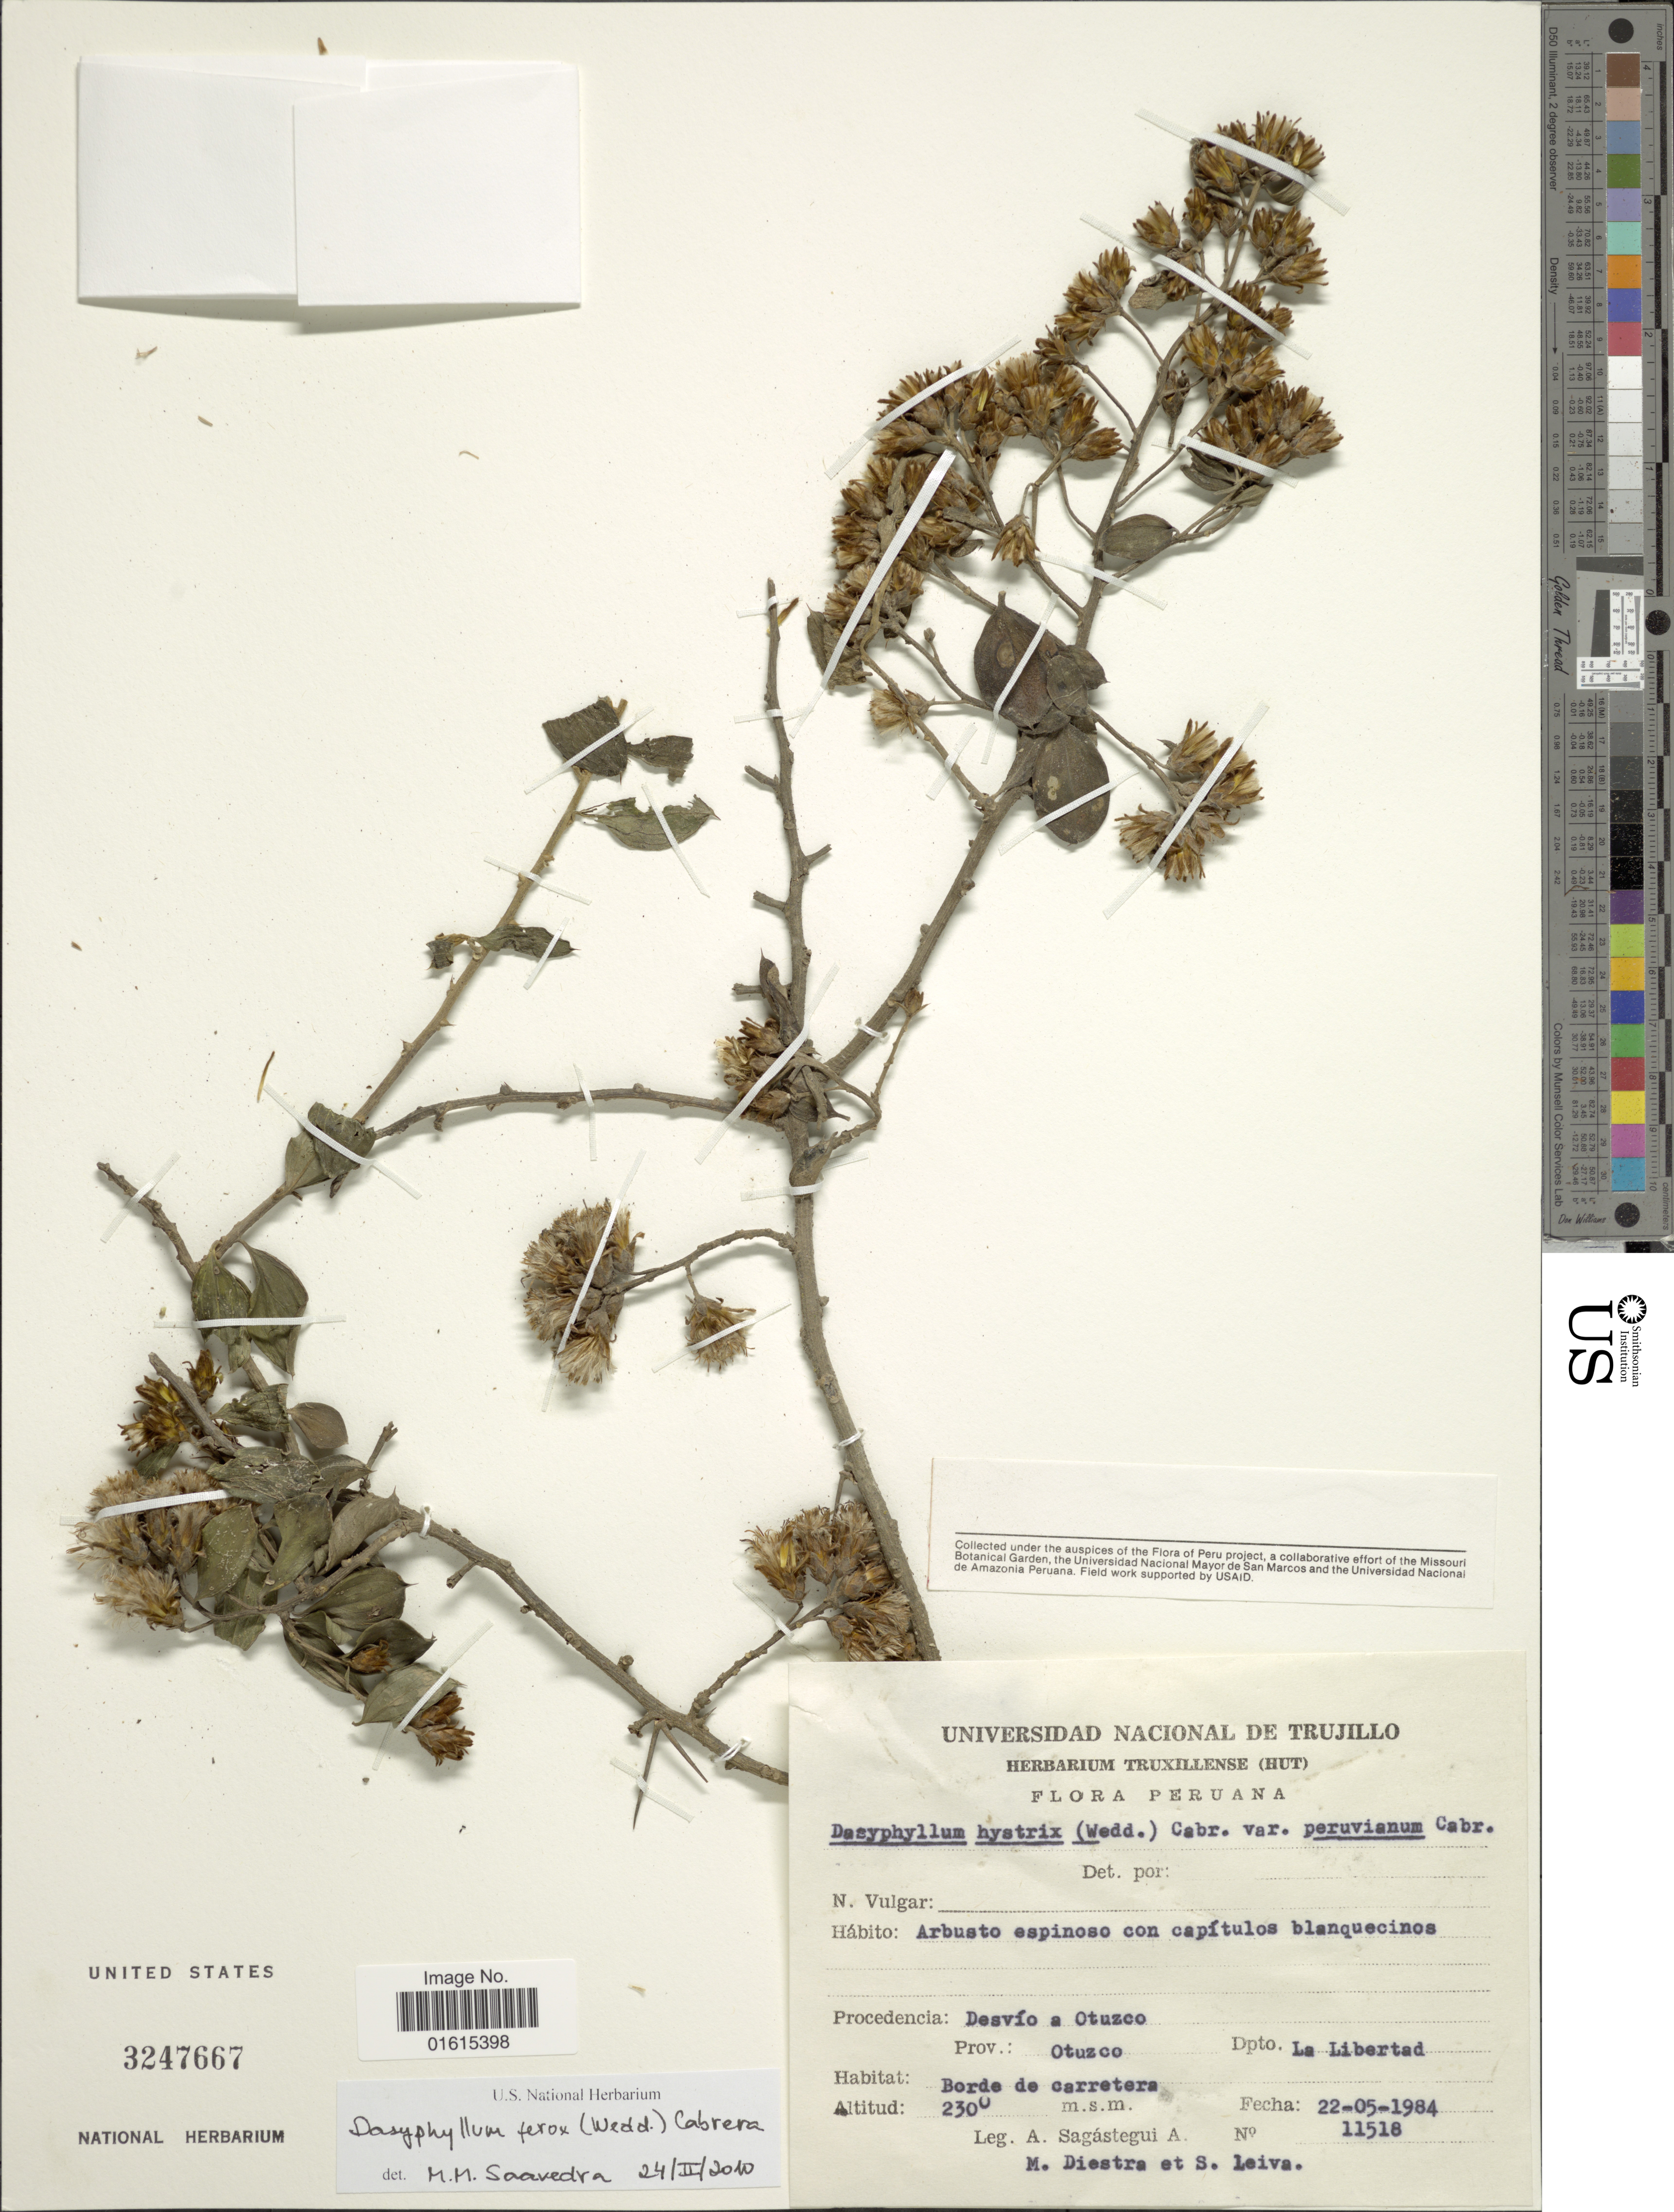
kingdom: Plantae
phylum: Tracheophyta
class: Magnoliopsida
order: Asterales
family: Asteraceae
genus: Dasyphyllum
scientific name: Dasyphyllum ferox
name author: (Wedd.) Cabrera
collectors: A. Sagástegui A., M. Diestra & S. Leiva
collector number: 11518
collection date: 1984-05-22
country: Peru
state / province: La Libertad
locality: Peruana, Procedencia Desvio a Otuzco, Prov. Otuzco, Dpto. La Libertad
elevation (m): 2300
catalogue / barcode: US 3247667